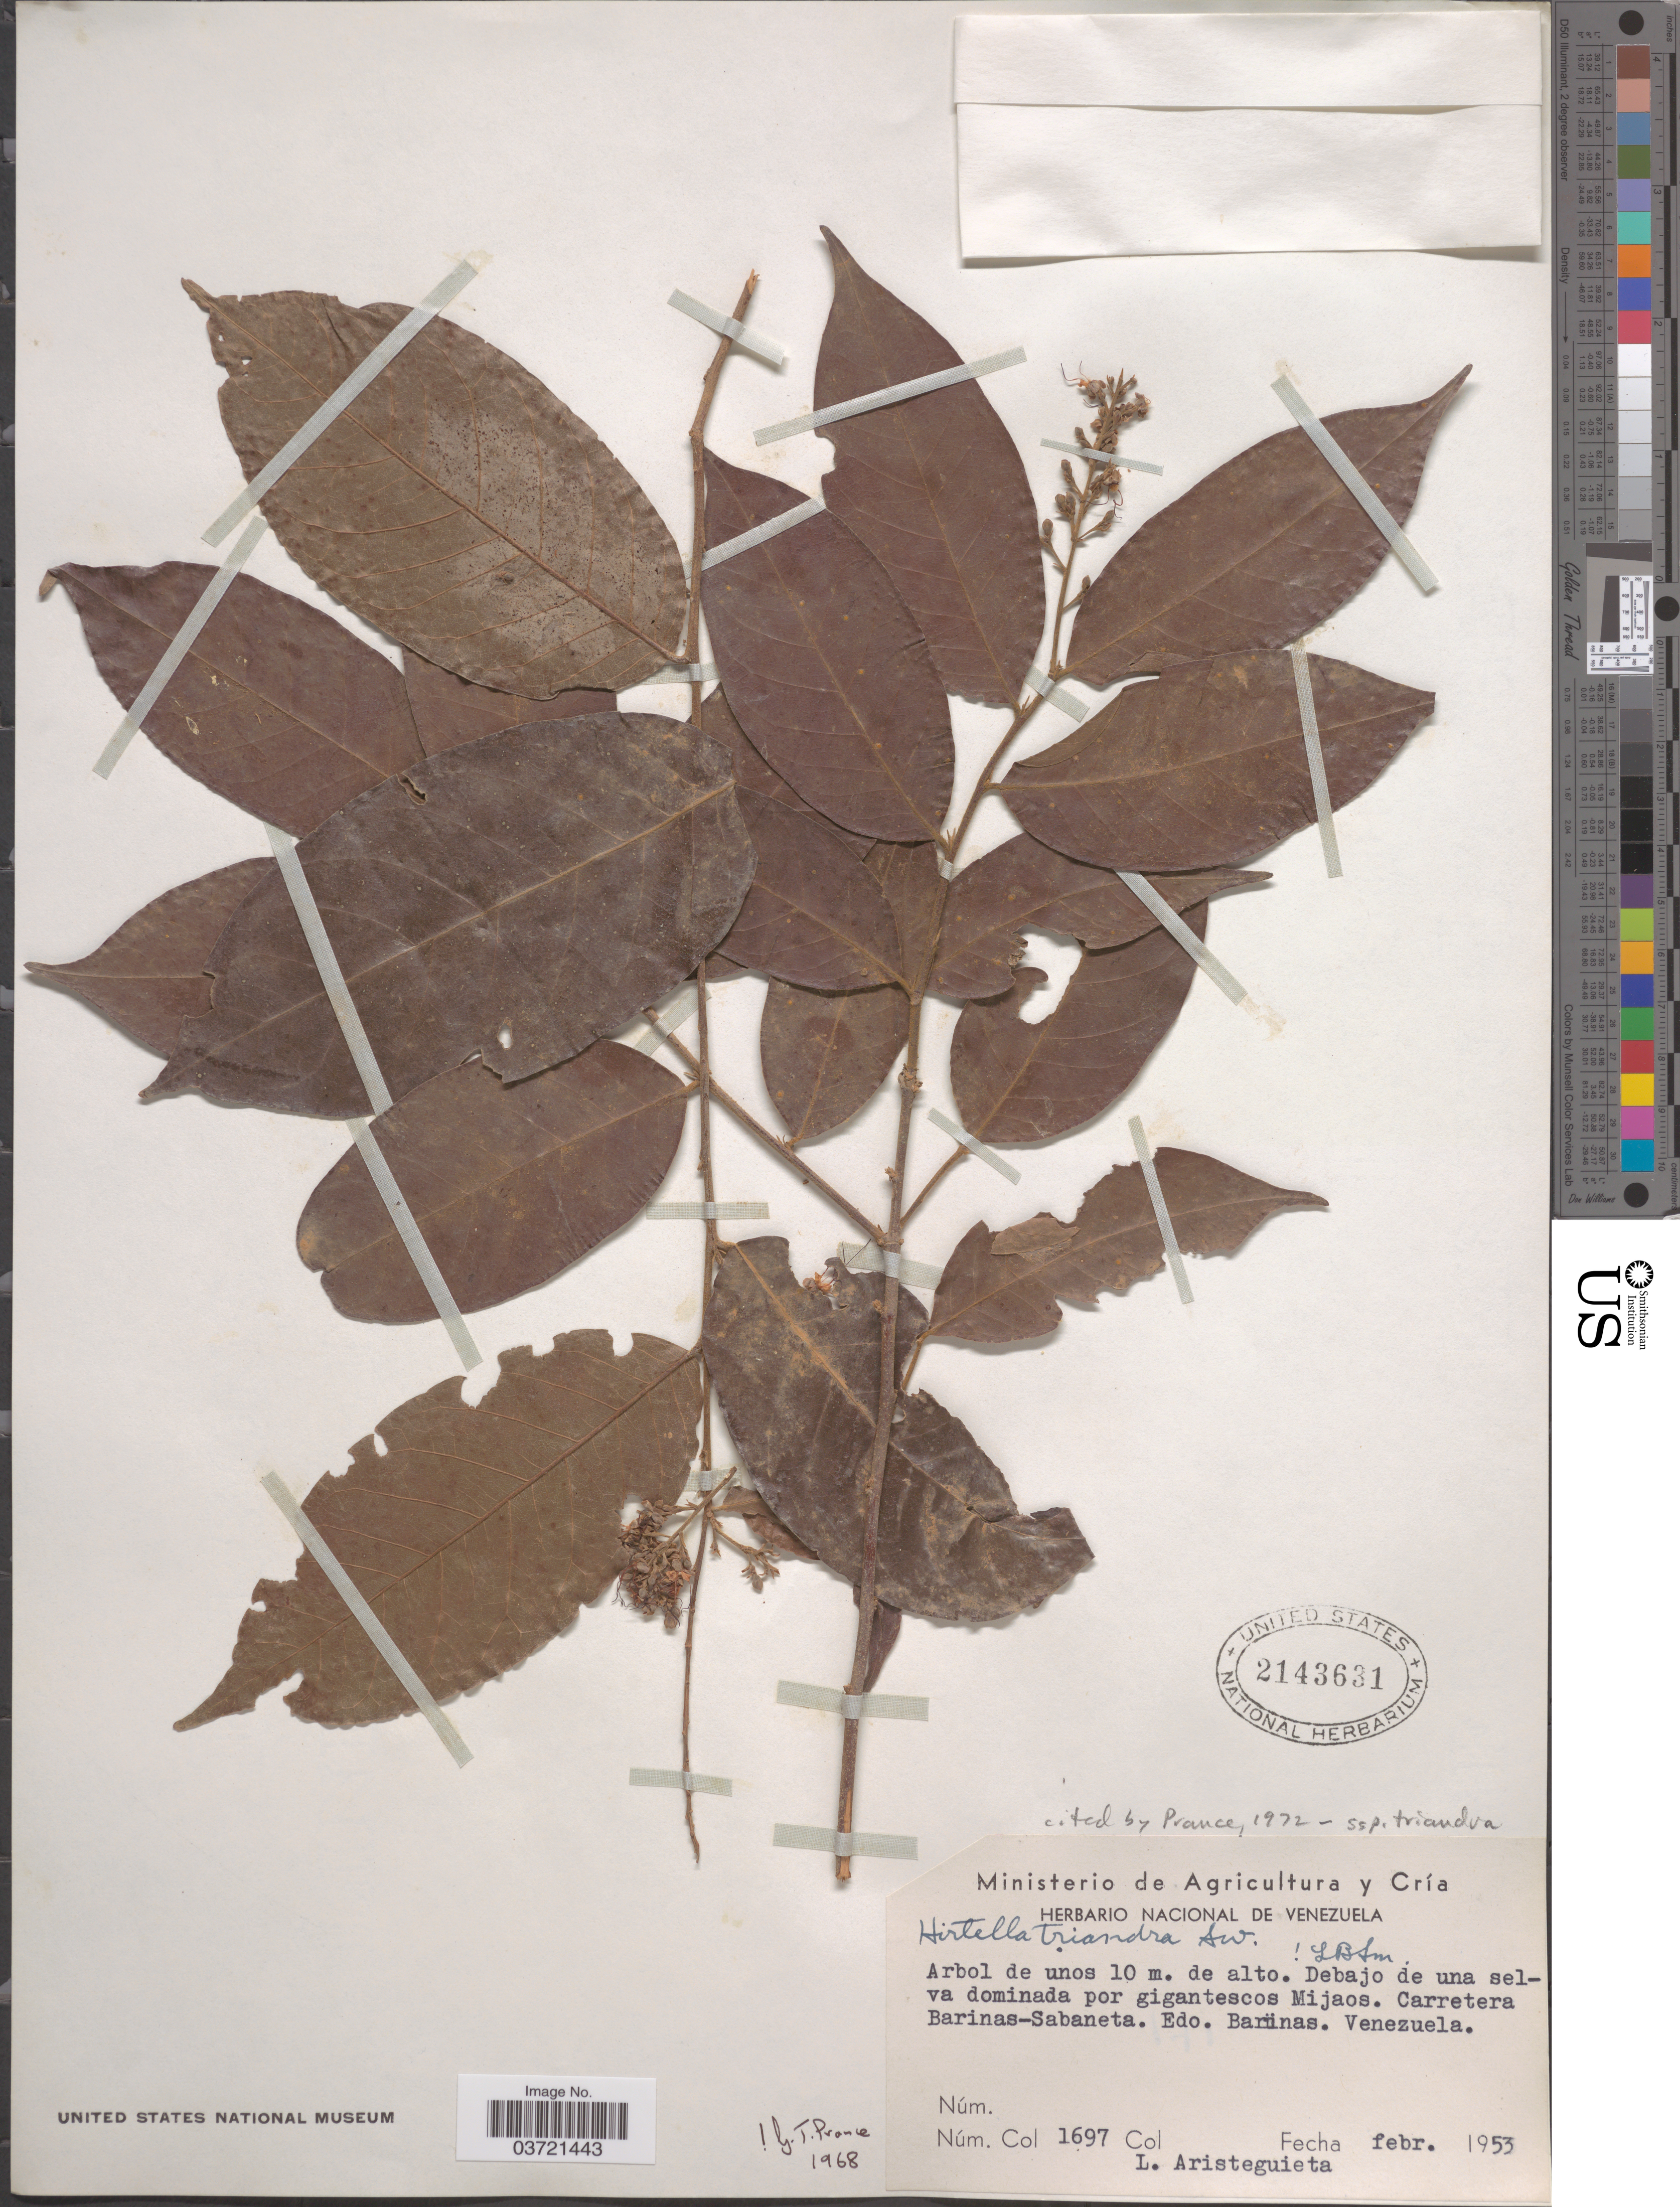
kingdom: Plantae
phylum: Tracheophyta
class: Magnoliopsida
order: Malpighiales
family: Chrysobalanaceae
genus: Hirtella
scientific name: Hirtella triandra subsp. triandra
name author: Sw.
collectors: L. Aristeguieta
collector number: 1697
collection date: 1953-02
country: Venezuela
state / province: Barinas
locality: Carretera Barinas-Sabaneta.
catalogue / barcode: US 2143631